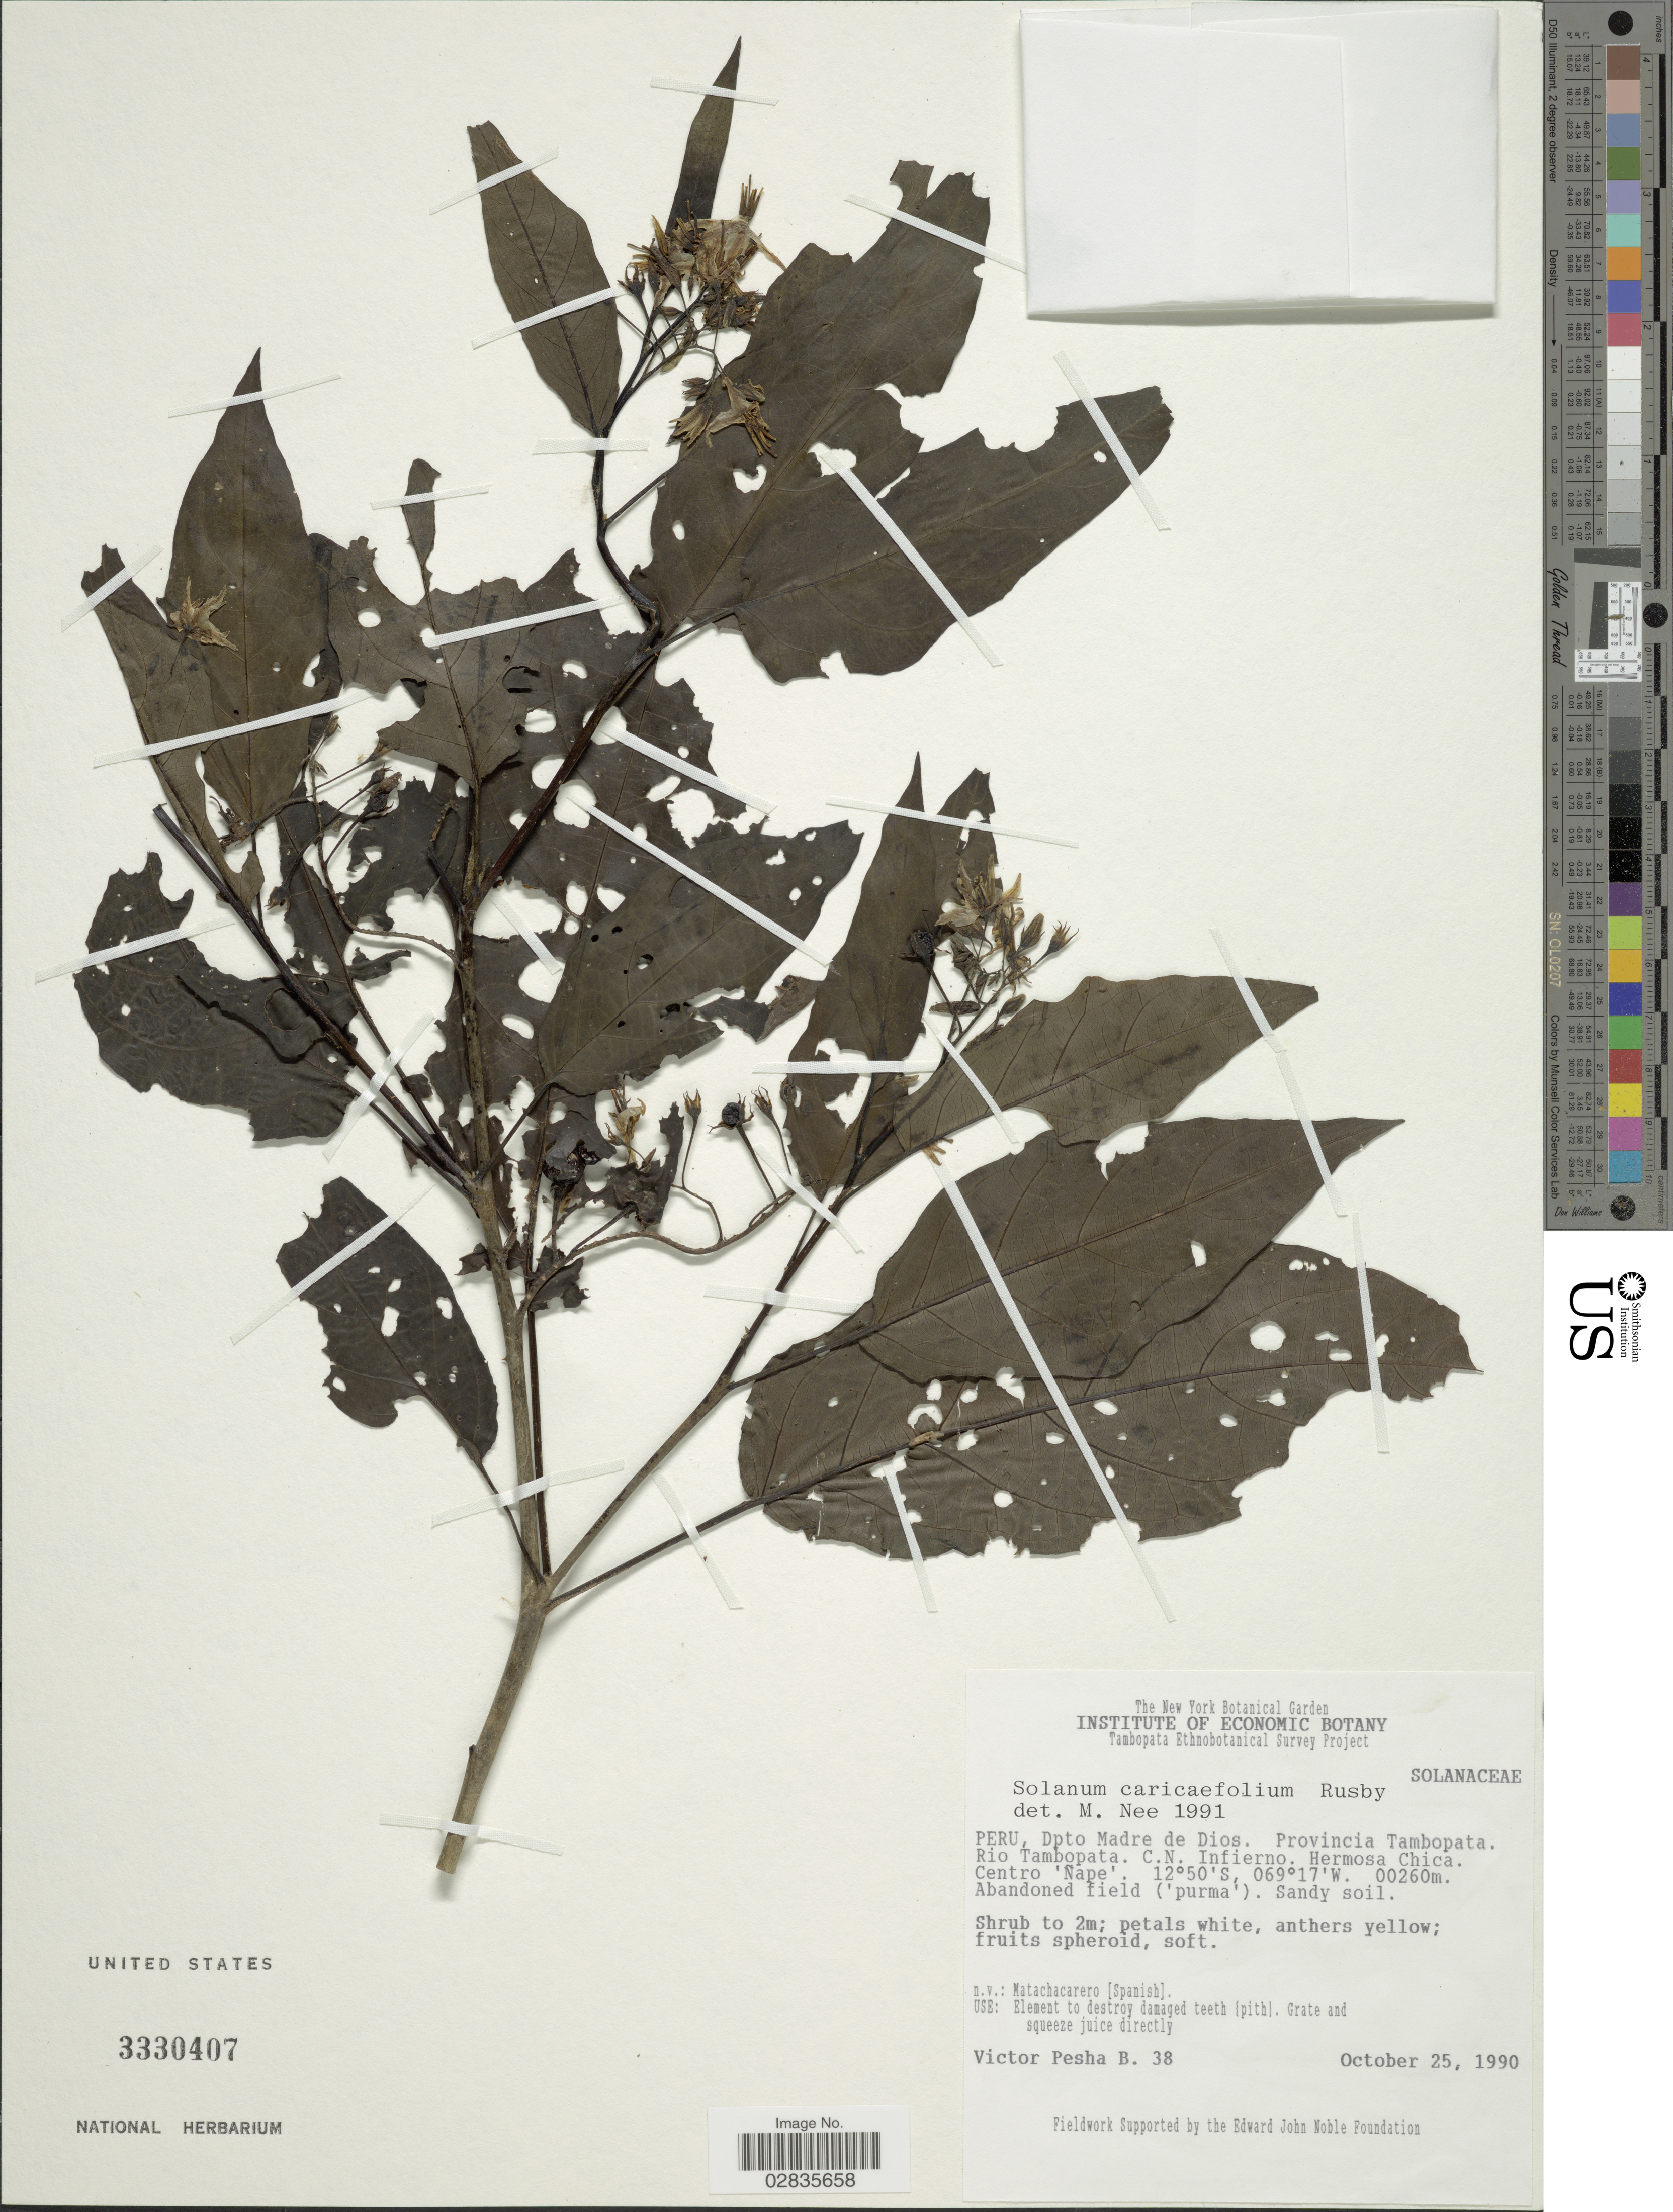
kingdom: Plantae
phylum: Tracheophyta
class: Magnoliopsida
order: Solanales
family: Solanaceae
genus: Solanum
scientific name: Solanum caricaefolium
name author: Rusby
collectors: V. Pesha B.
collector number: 38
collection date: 1990-10-25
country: Peru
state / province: Madre de Dios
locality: Provincia Tambopata, Rio Tambopata, C. N. Infierno, Hermosa Chica, Centro 'Nape'.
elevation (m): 260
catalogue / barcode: US 3330407